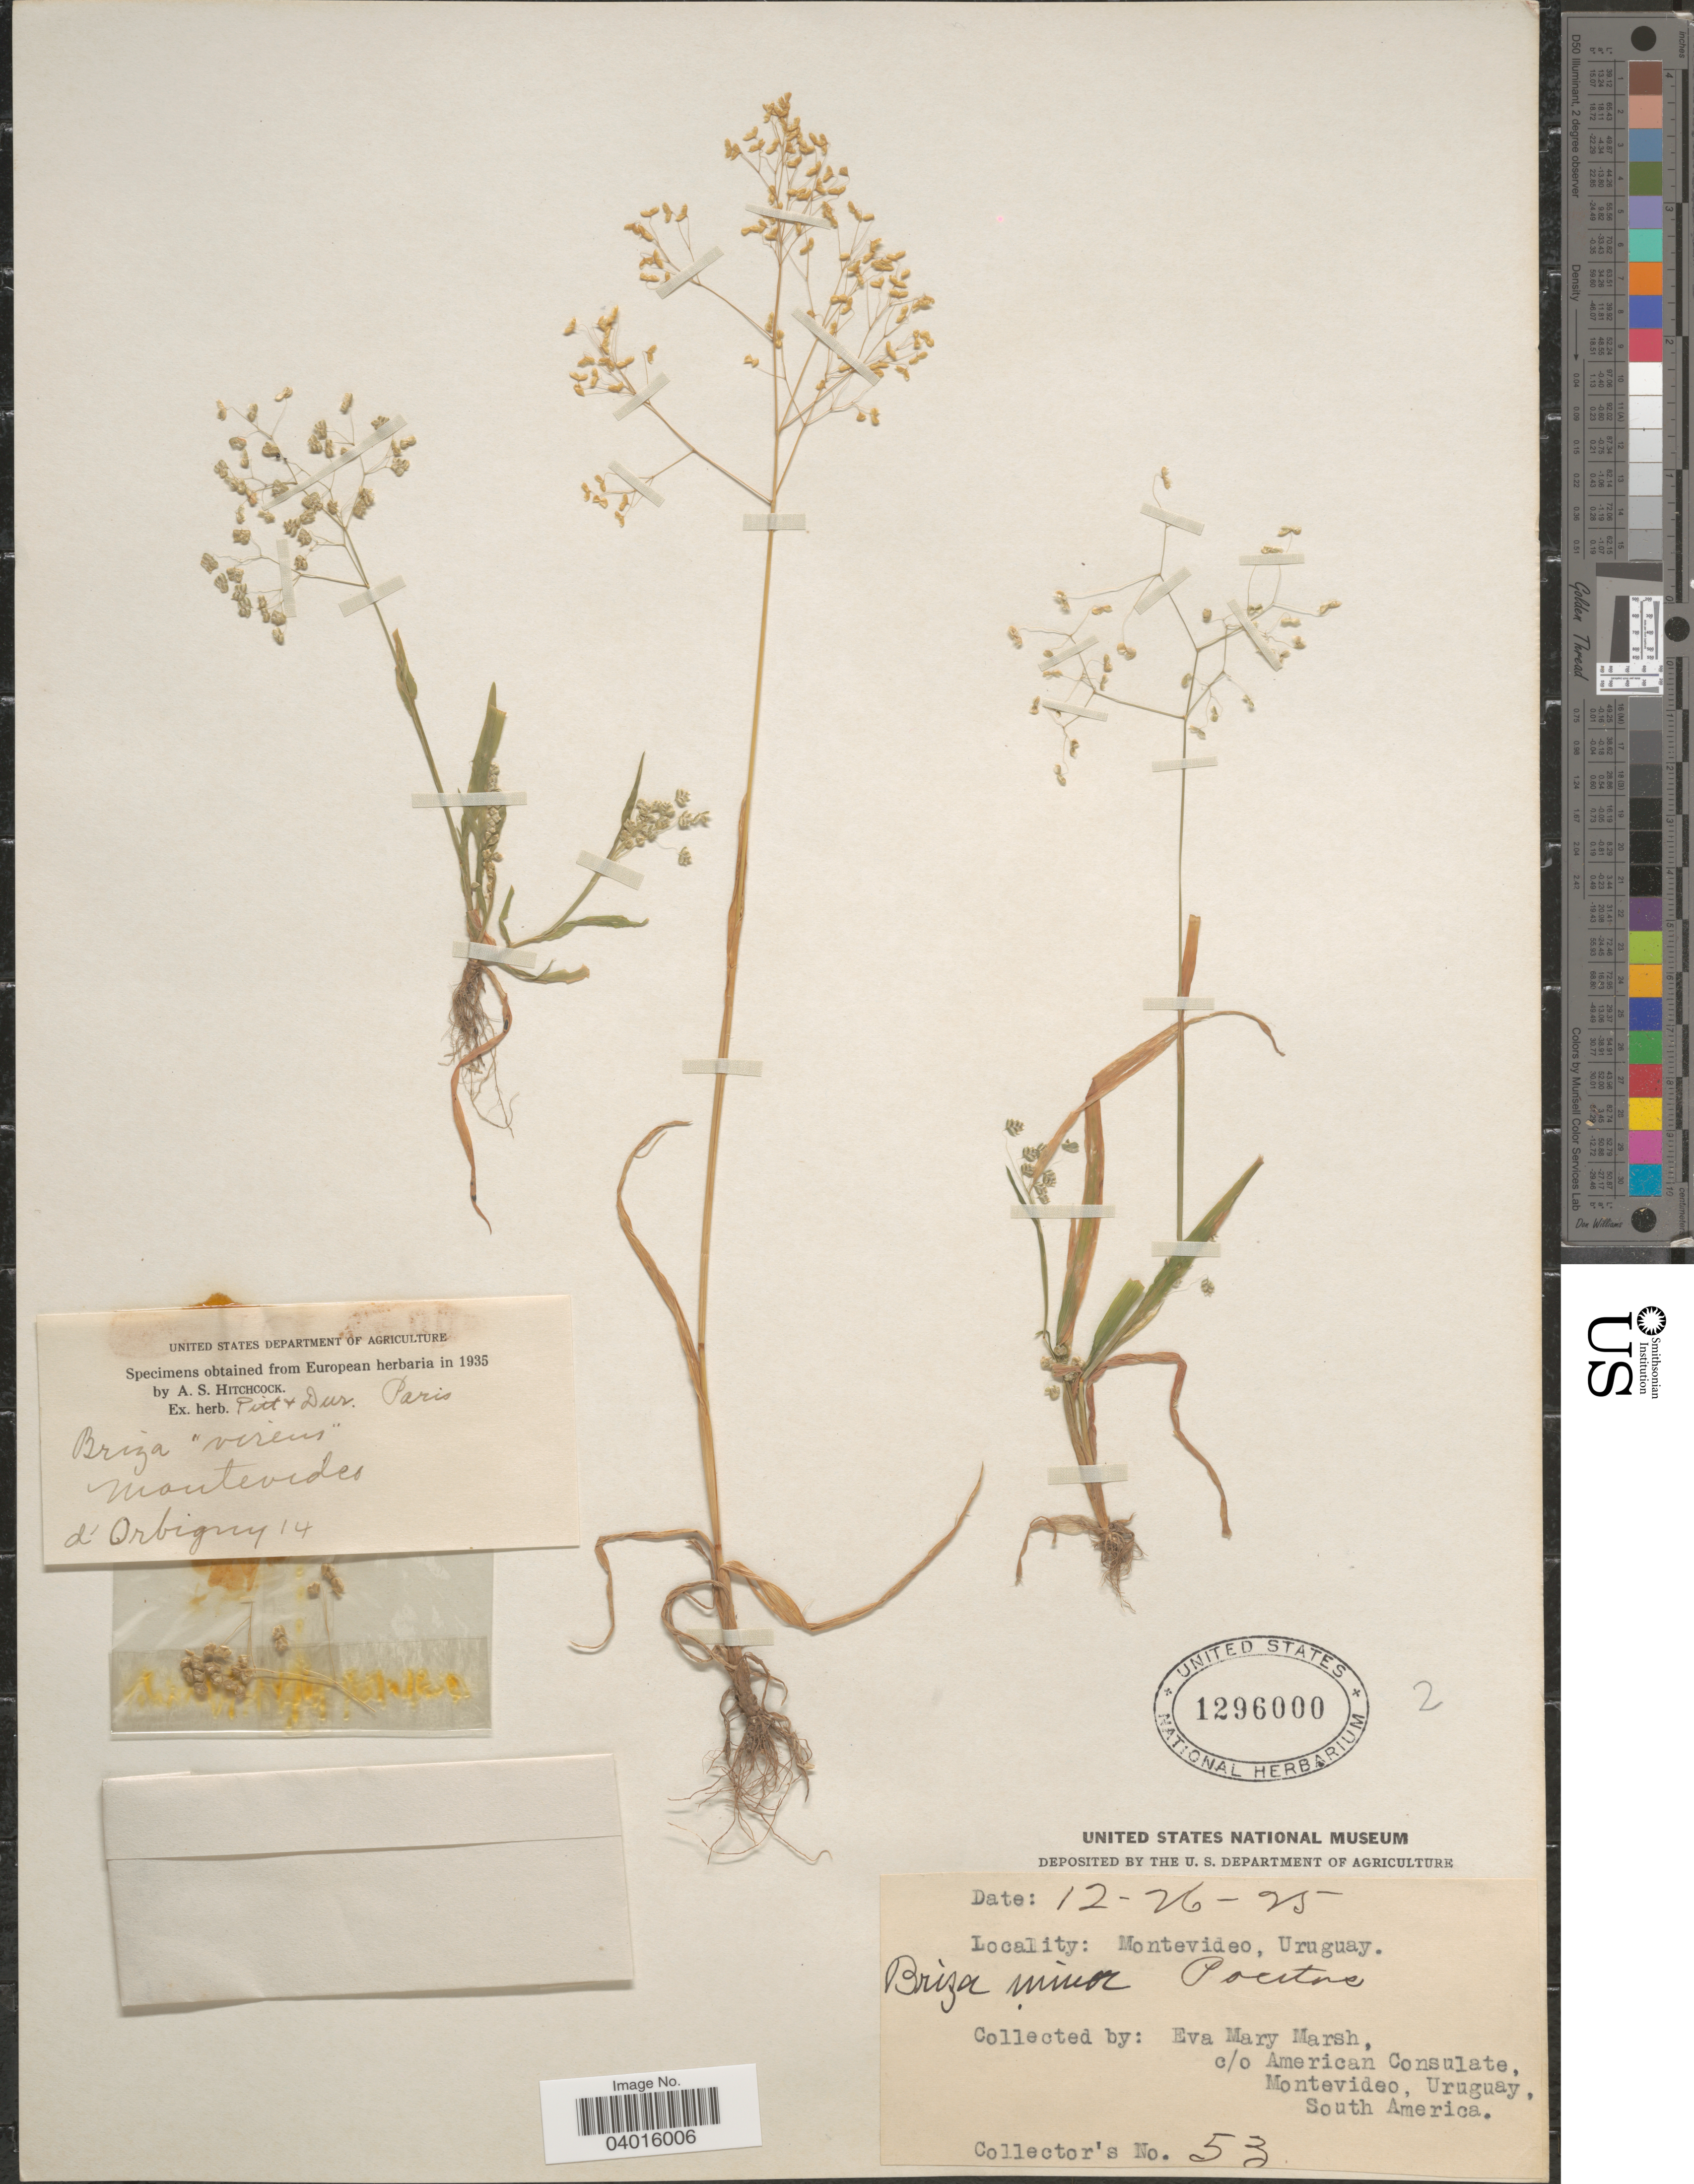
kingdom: Plantae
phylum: Tracheophyta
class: Liliopsida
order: Poales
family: Poaceae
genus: Briza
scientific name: Briza minor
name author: L.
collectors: E. Marsh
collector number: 53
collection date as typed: Transcribed d/m/y: 26/12/25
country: Uruguay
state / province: Montevideo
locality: Pocitos.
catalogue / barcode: US 1296000